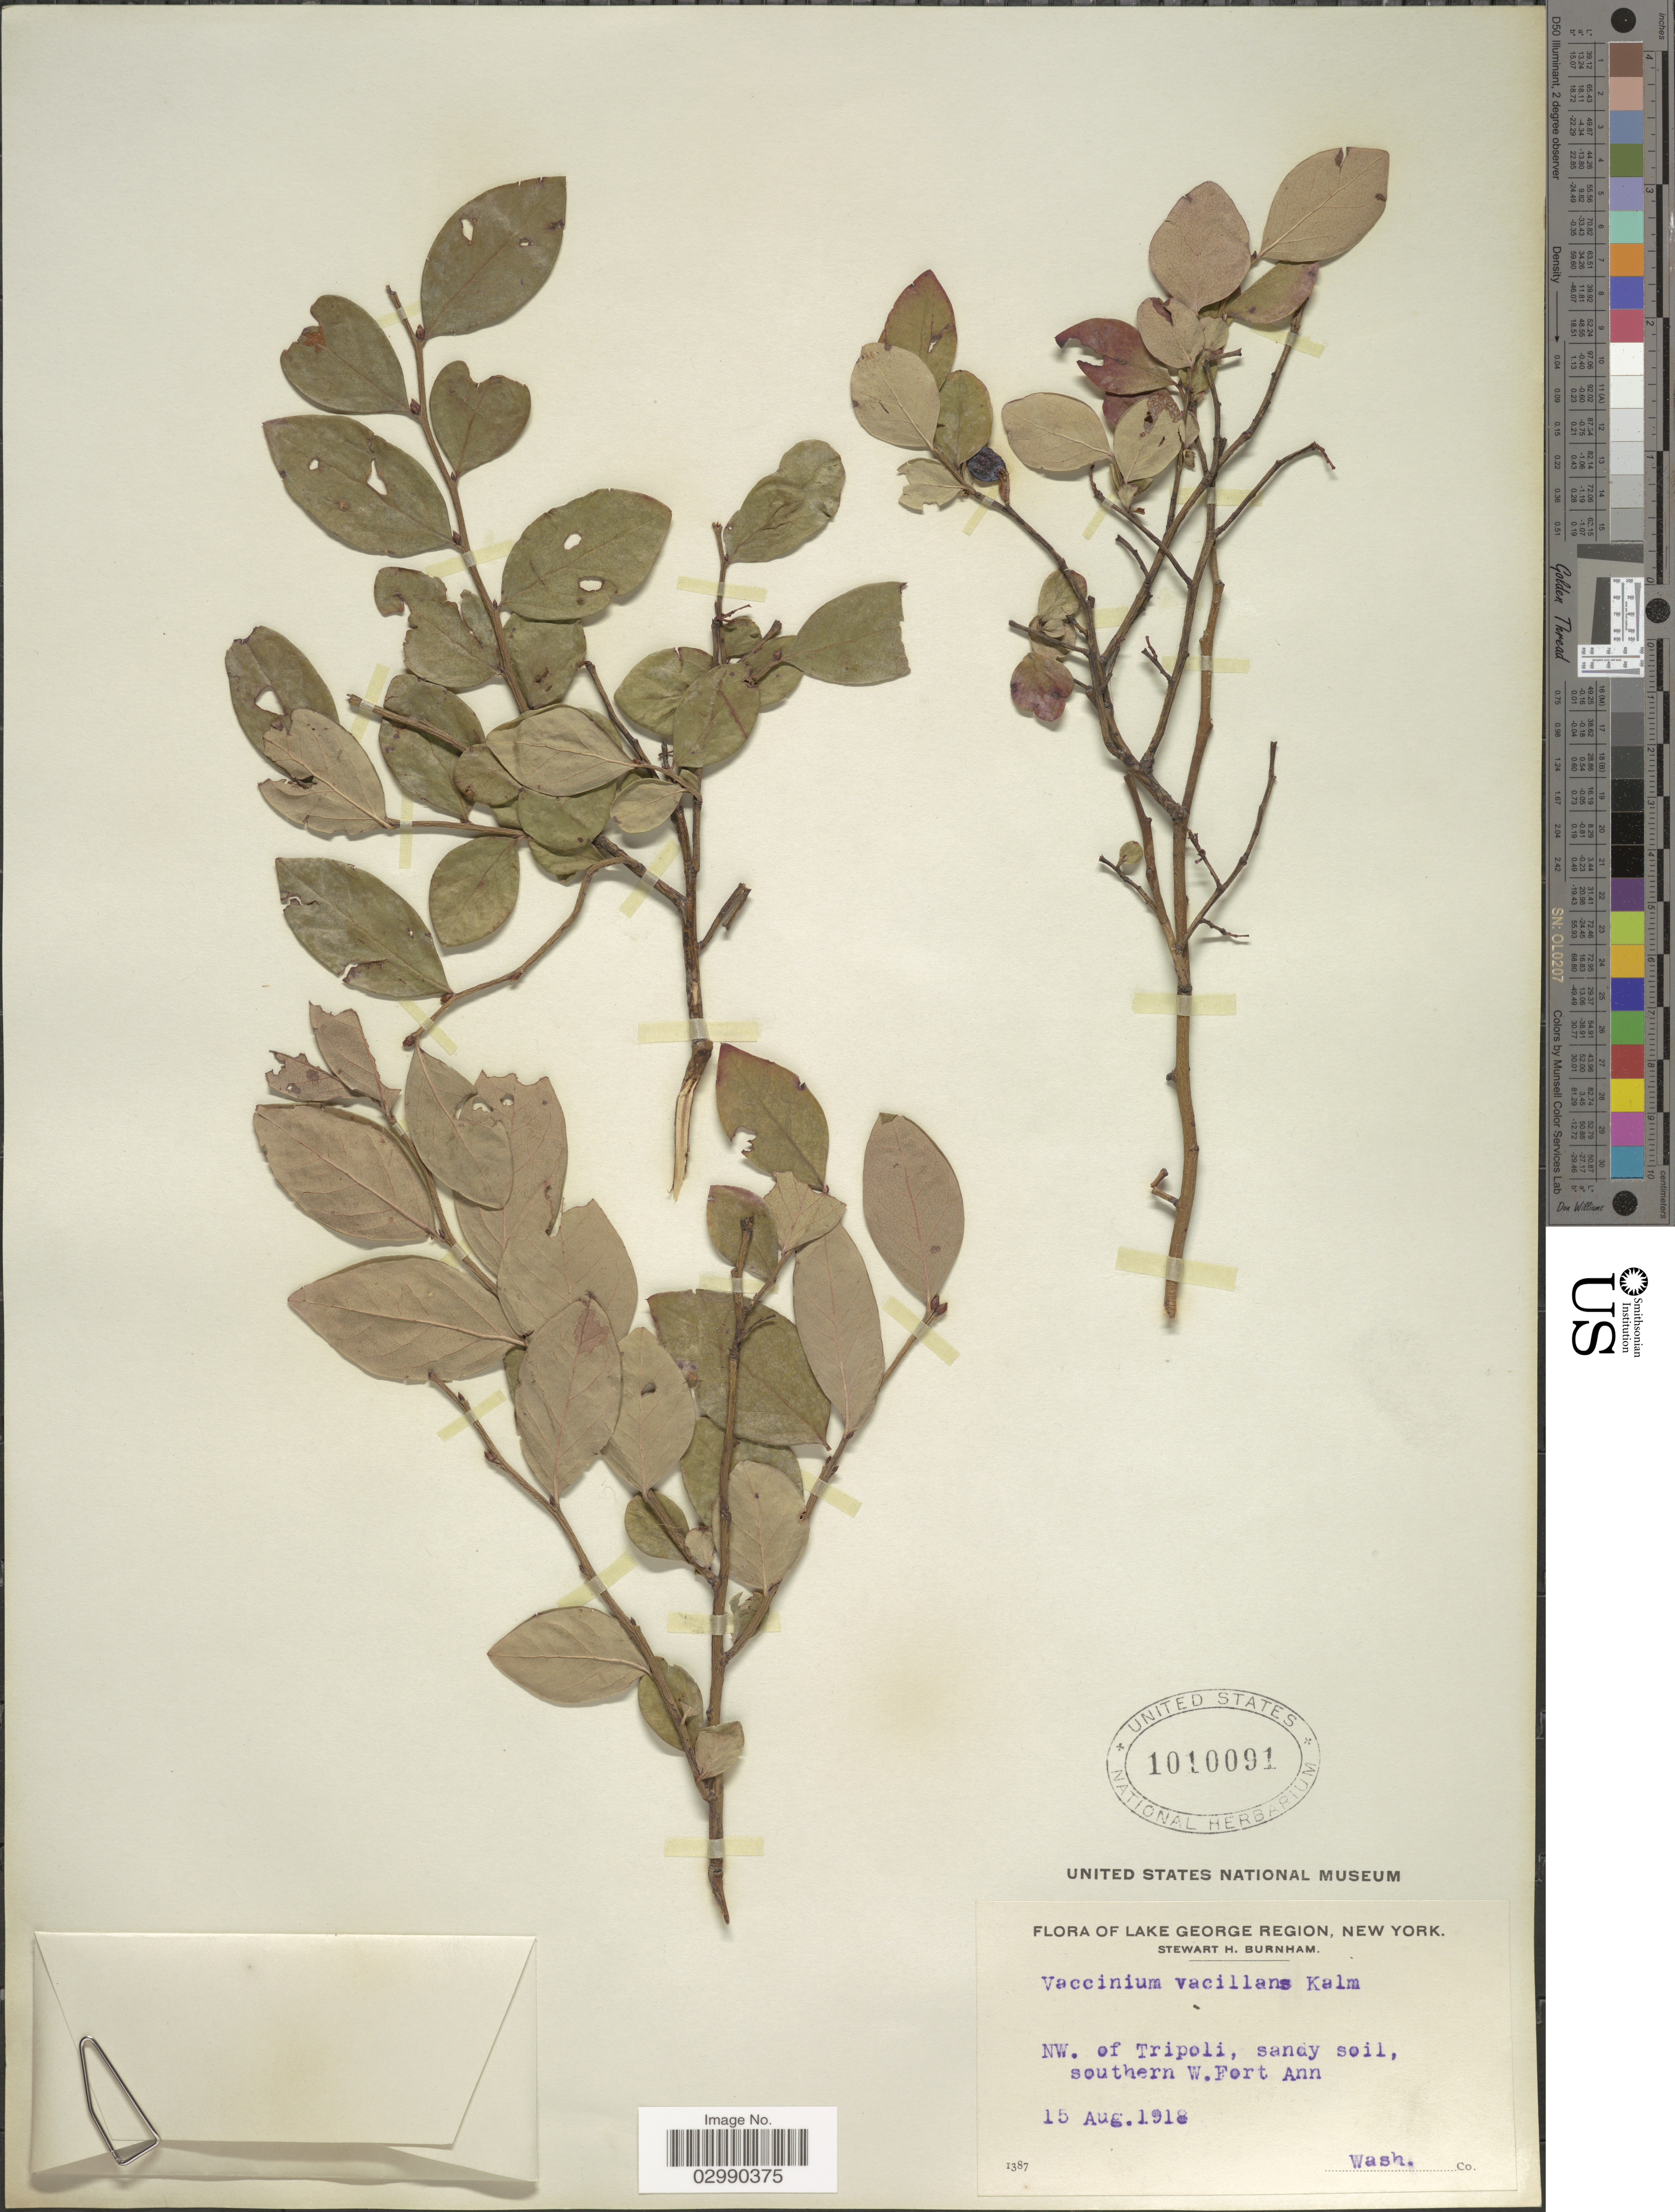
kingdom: Plantae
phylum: Tracheophyta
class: Magnoliopsida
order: Ericales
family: Ericaceae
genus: Vaccinium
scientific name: Vaccinium vacillans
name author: Kalm ex Torr.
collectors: S. Burnham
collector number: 1387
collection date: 1918-08-15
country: United States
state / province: New York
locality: Lake George Region, NW. of Tripoli, sandy soil, southern W. Fort Ann, Wash. Co.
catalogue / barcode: US 1010091